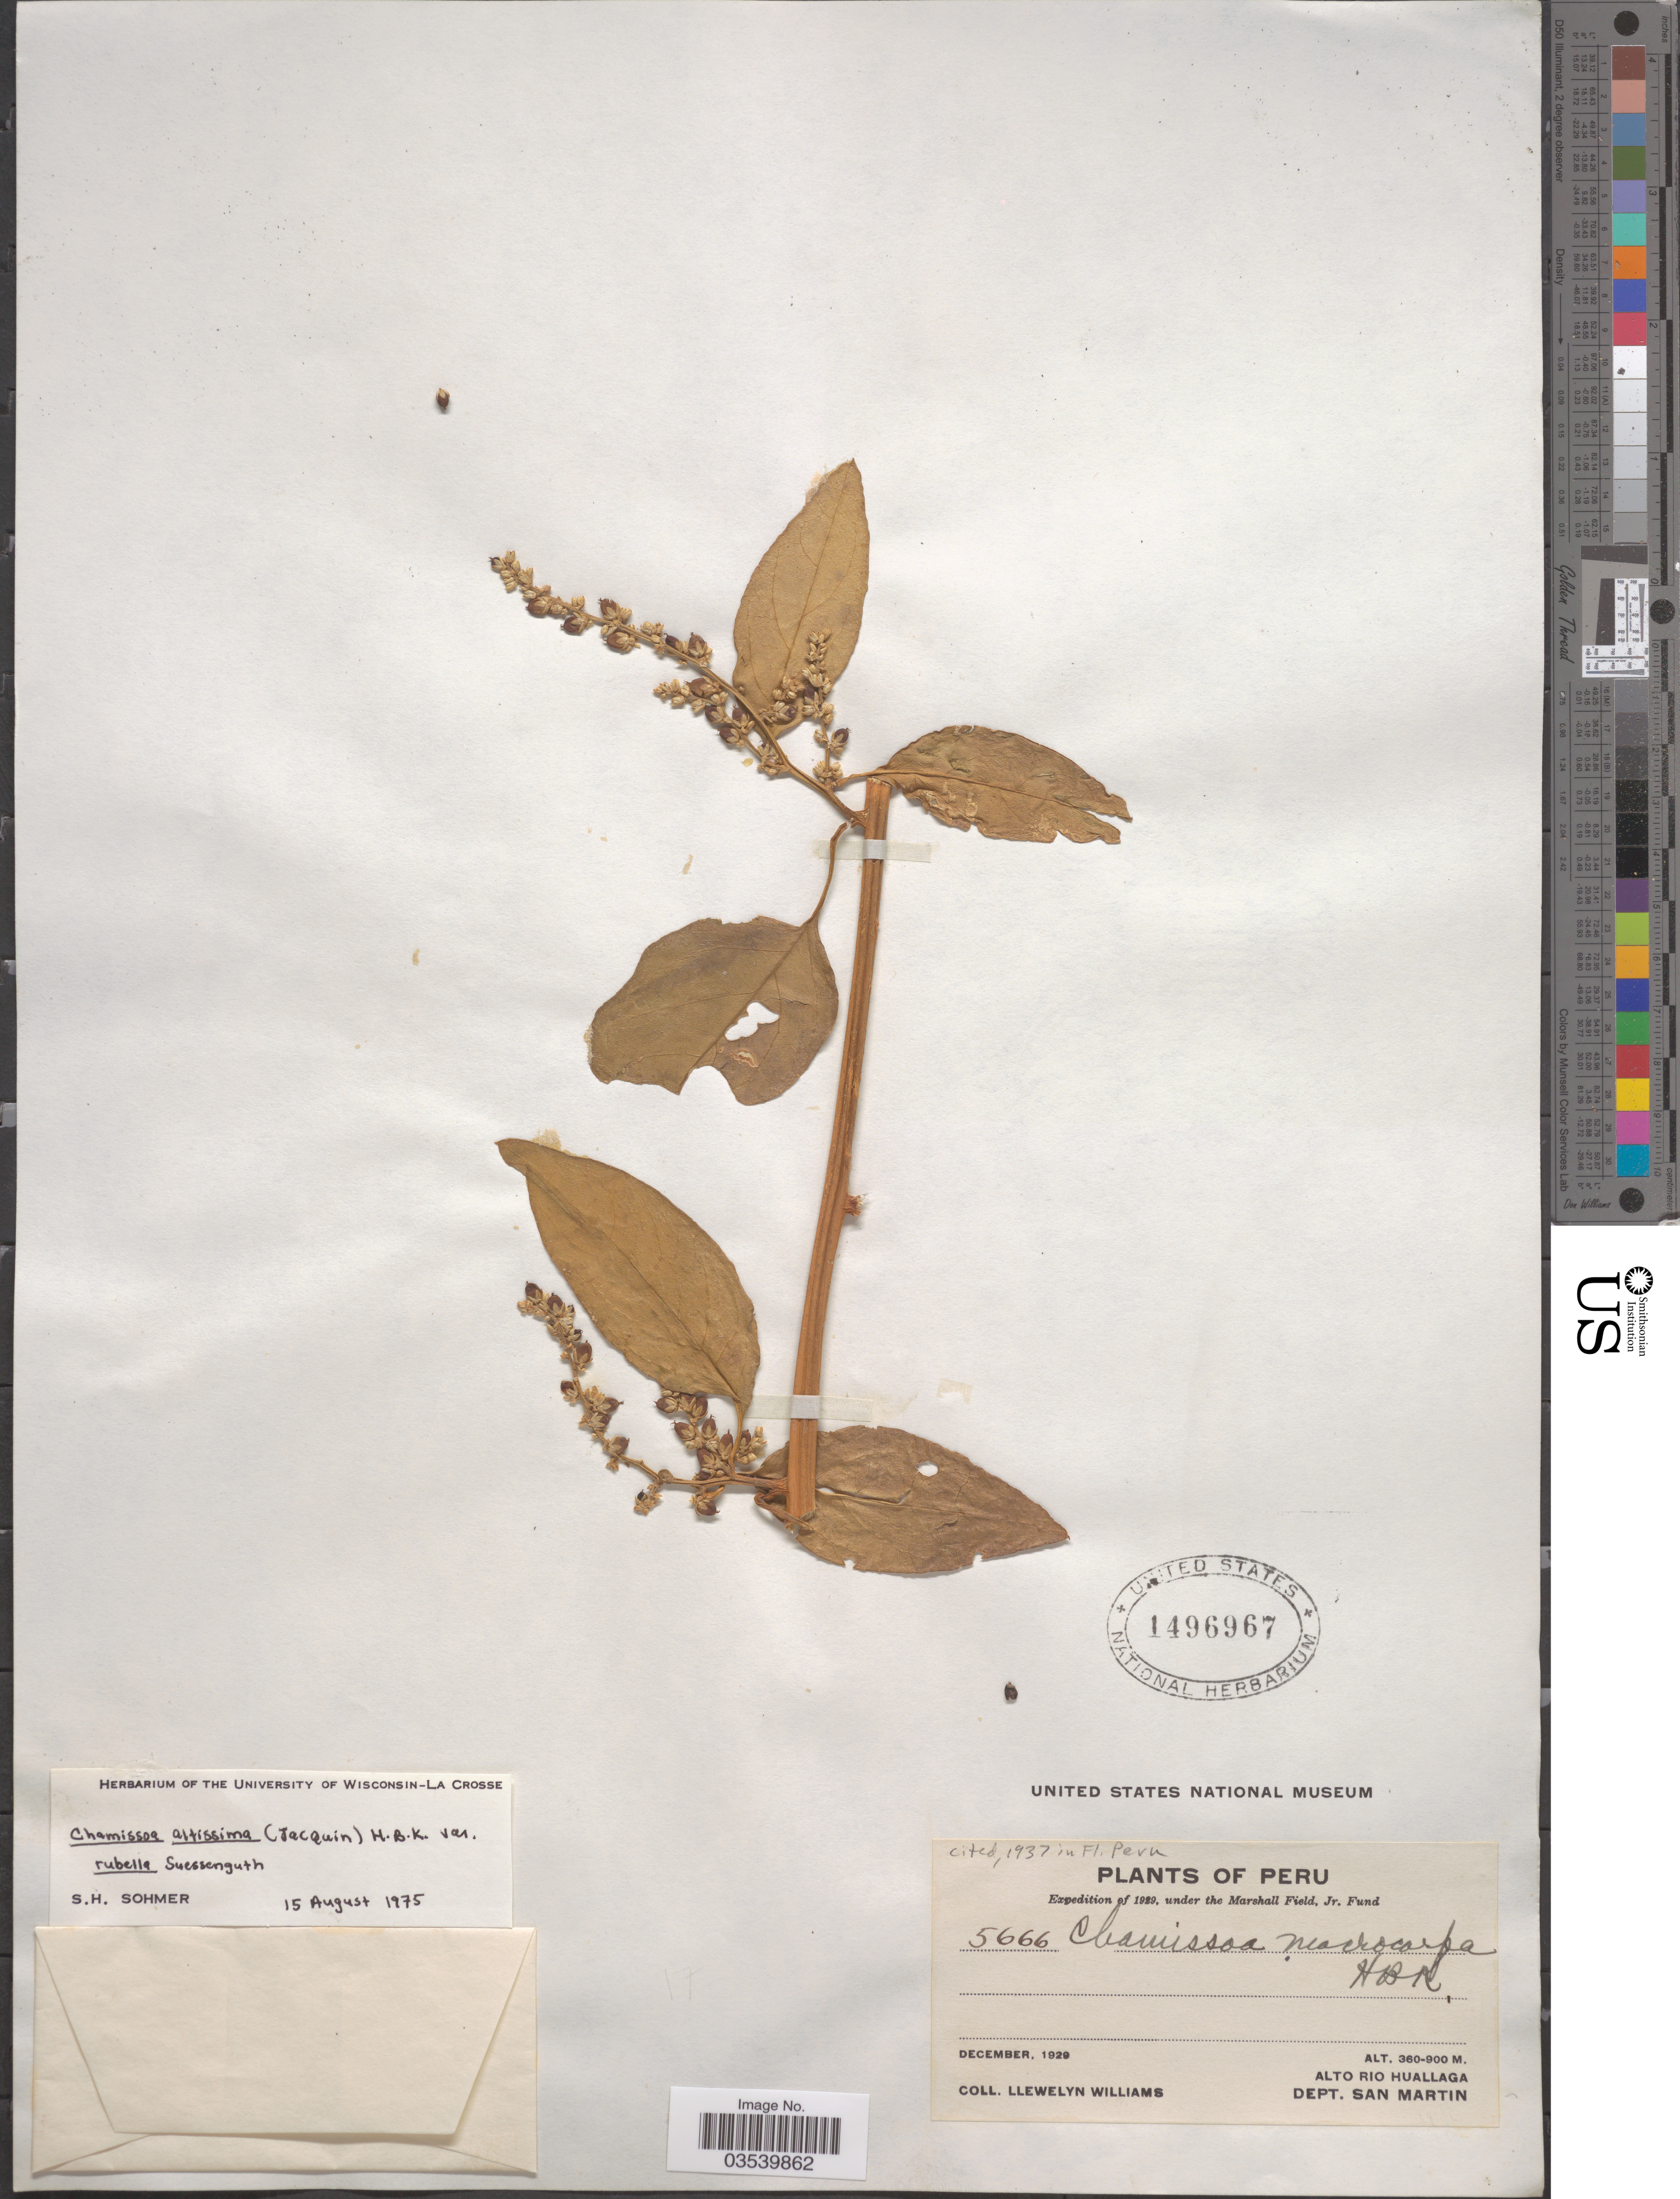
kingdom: Plantae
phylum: Tracheophyta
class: Magnoliopsida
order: Caryophyllales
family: Amaranthaceae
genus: Chamissoa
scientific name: Chamissoa altissima var. rubella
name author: Suess.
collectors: Ll. Williams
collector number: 5666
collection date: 1929-12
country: Peru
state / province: San Martín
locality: Alto Rio Huallaga. Dept. San Martin.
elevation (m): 360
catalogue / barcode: US 1496967